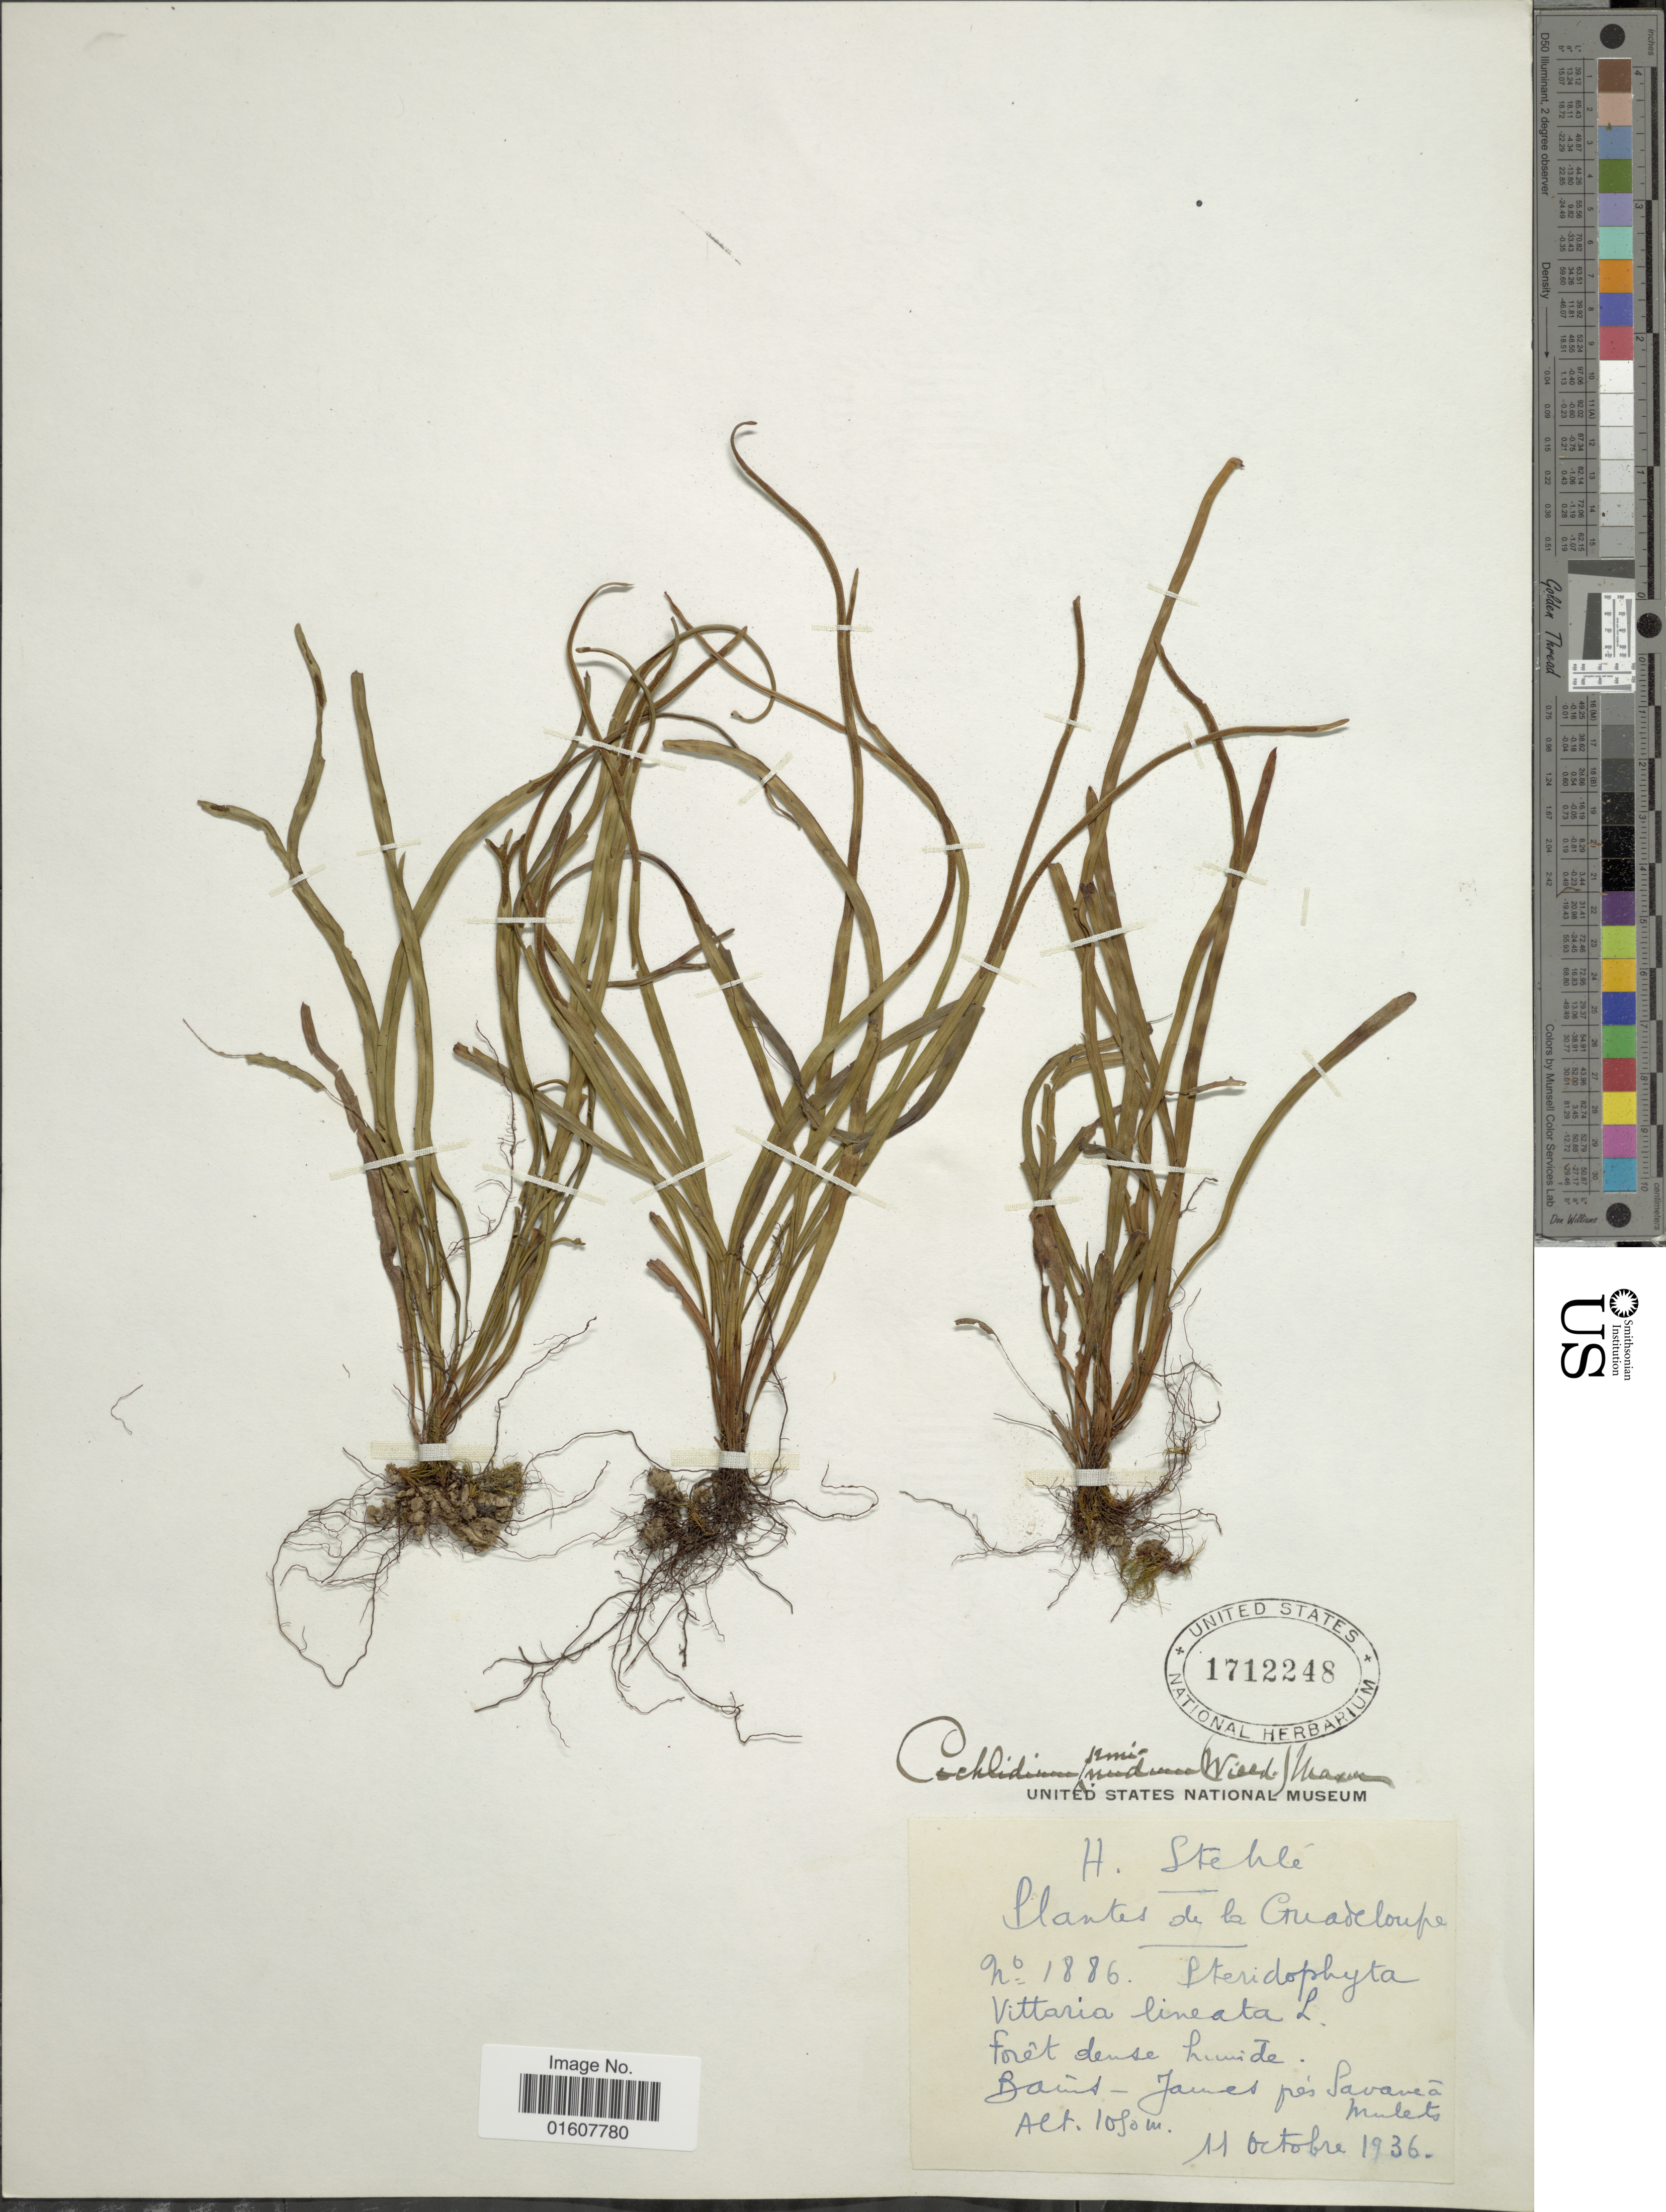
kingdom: Plantae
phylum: Tracheophyta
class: Polypodiopsida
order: Polypodiales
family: Polypodiaceae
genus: Cochlidium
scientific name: Cochlidium seminudum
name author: (Willd.) Maxon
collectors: H. Stehlé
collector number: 1886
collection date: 1936-10-11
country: Guadeloupe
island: Leeward Is.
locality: Forêt dense humide, Bains-Jaunes près Savane à Mulets.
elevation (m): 1090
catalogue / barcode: US 1712248